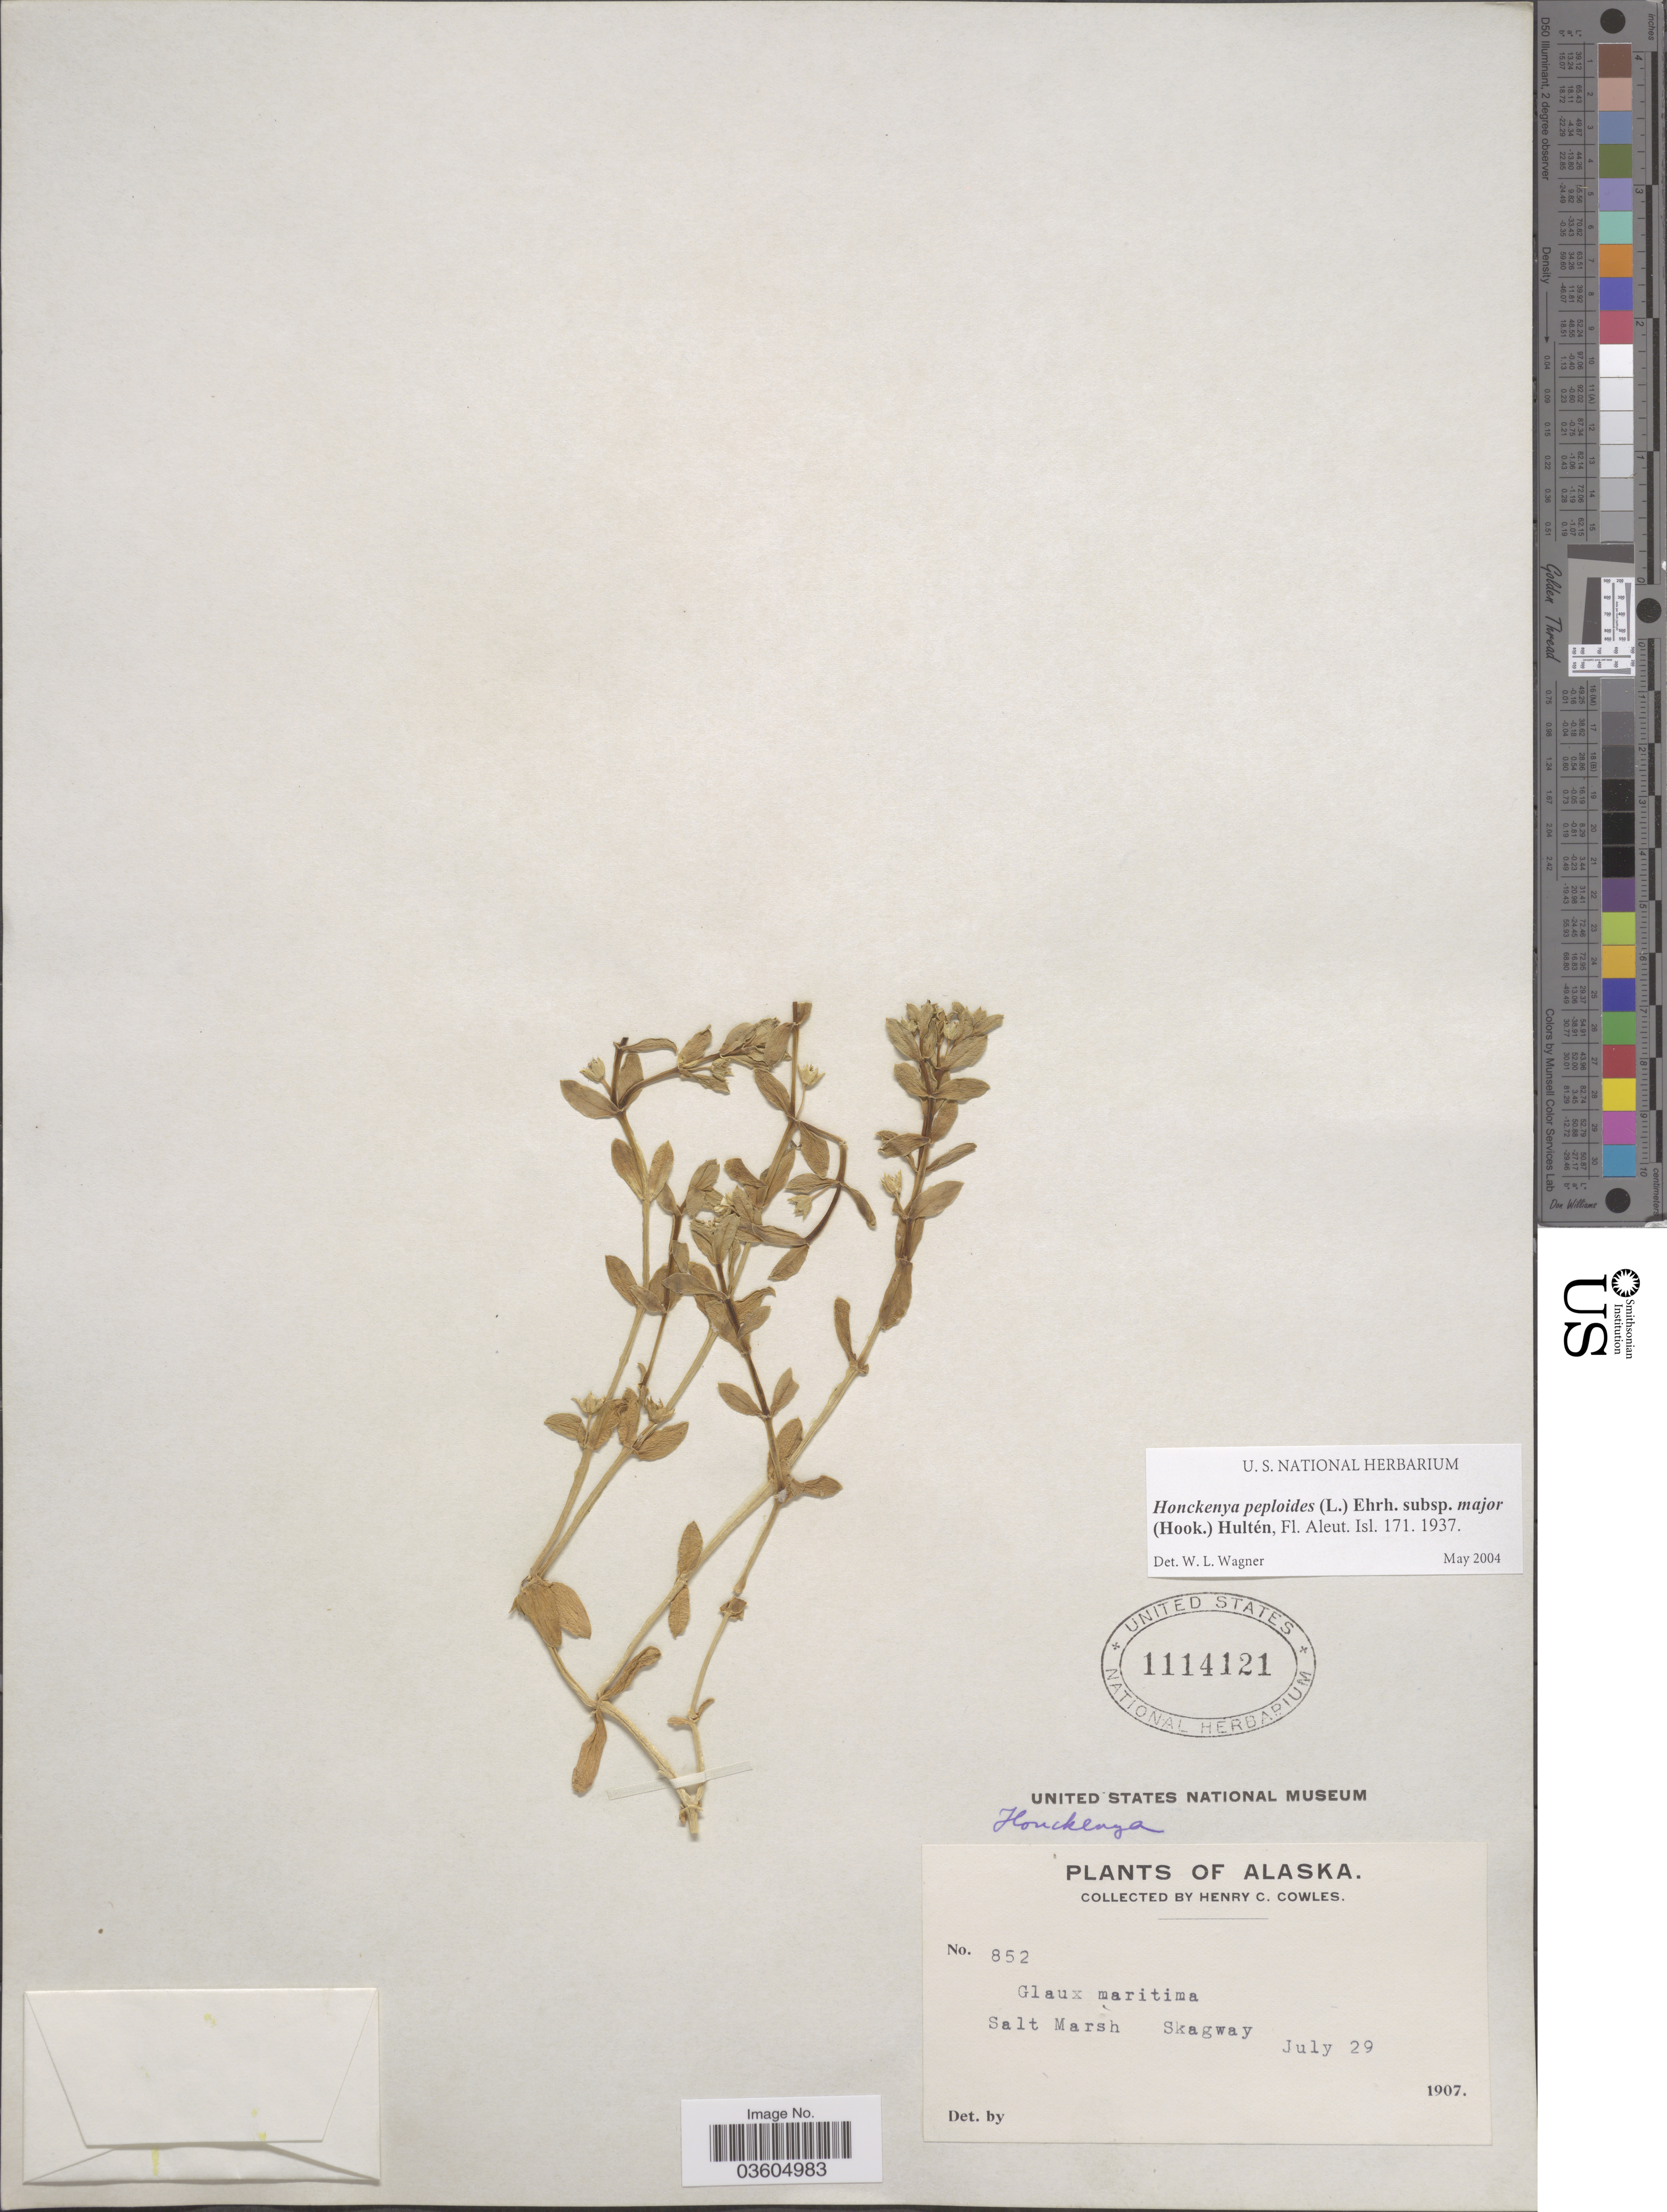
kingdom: Plantae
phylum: Tracheophyta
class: Magnoliopsida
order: Caryophyllales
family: Caryophyllaceae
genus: Honckenya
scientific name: Honckenya peploides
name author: (L.) Ehrh.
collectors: H. Cowles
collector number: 852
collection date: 1907-07-29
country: United States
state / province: Alaska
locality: Skagway.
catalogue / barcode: US 1114121